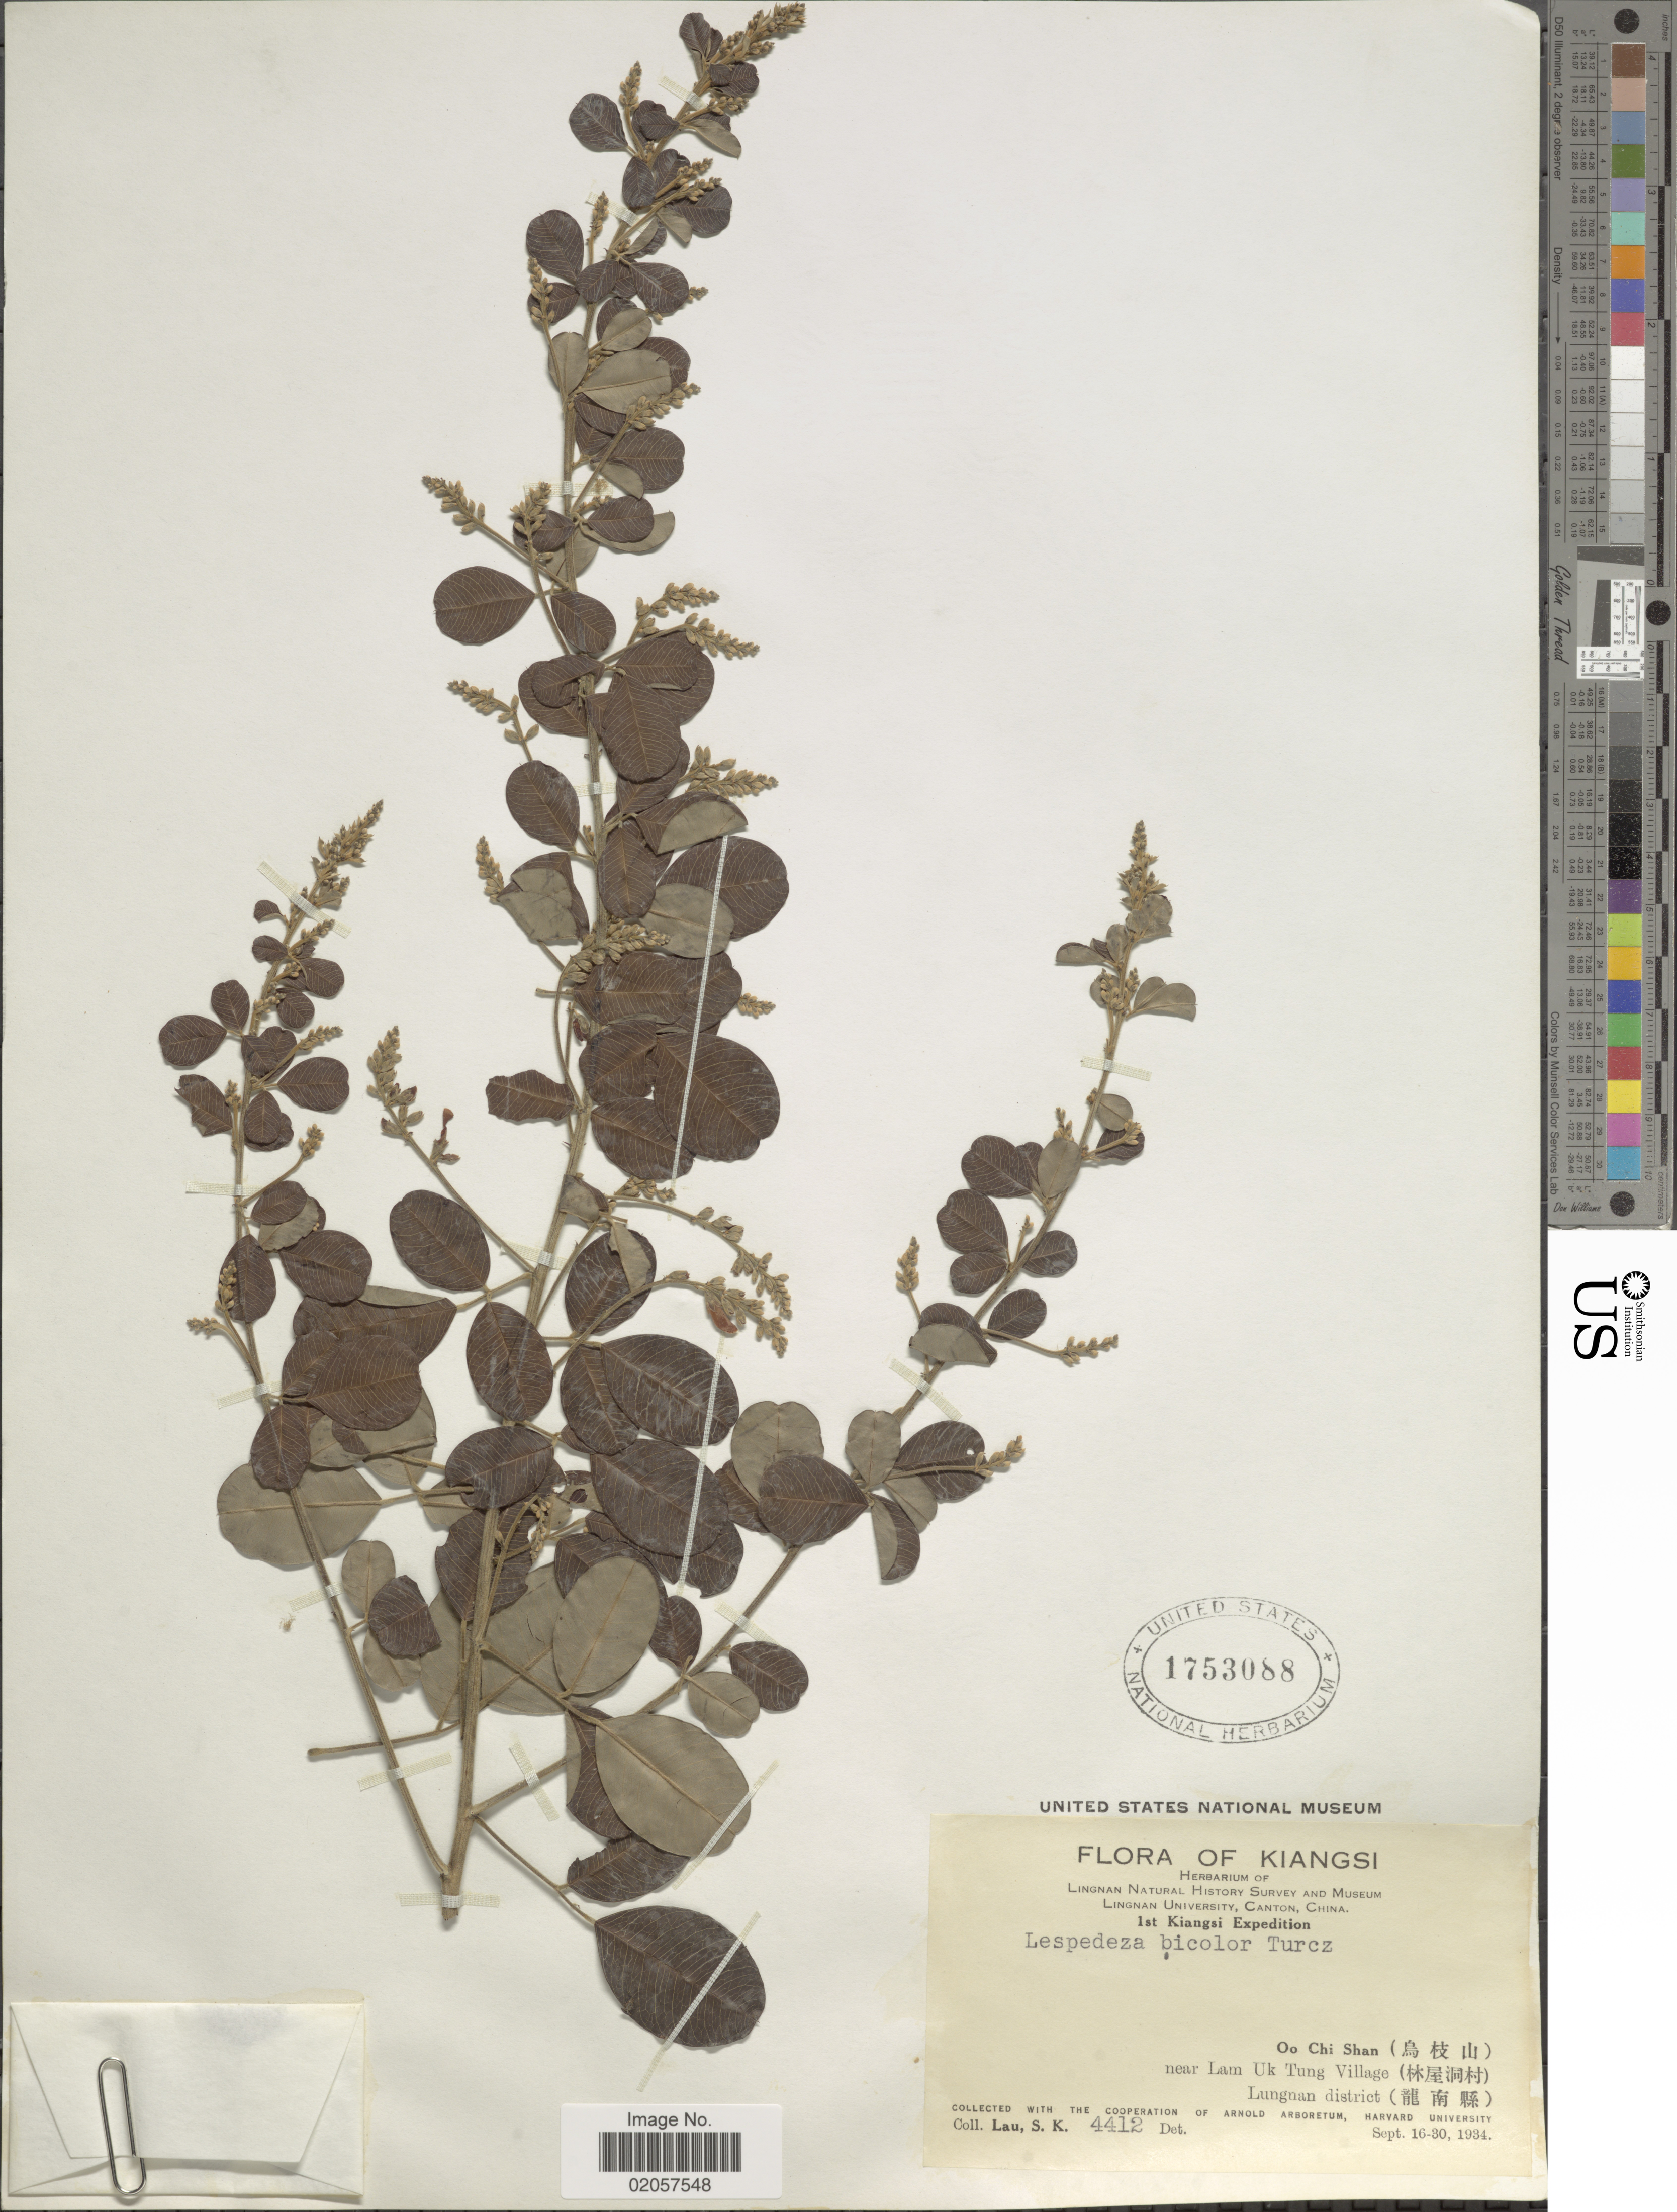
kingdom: Plantae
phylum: Tracheophyta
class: Magnoliopsida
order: Fabales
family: Fabaceae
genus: Lespedeza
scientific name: Lespedeza bicolor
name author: Turcz.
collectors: S. K. Lau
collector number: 4412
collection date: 1934-09-16/1934-09-30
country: China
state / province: Jiangxi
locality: Kiangsi, Oo Chi Shan (X), near Lam Uk Tung Village (X), Lungnan district (X).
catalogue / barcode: US 1753088